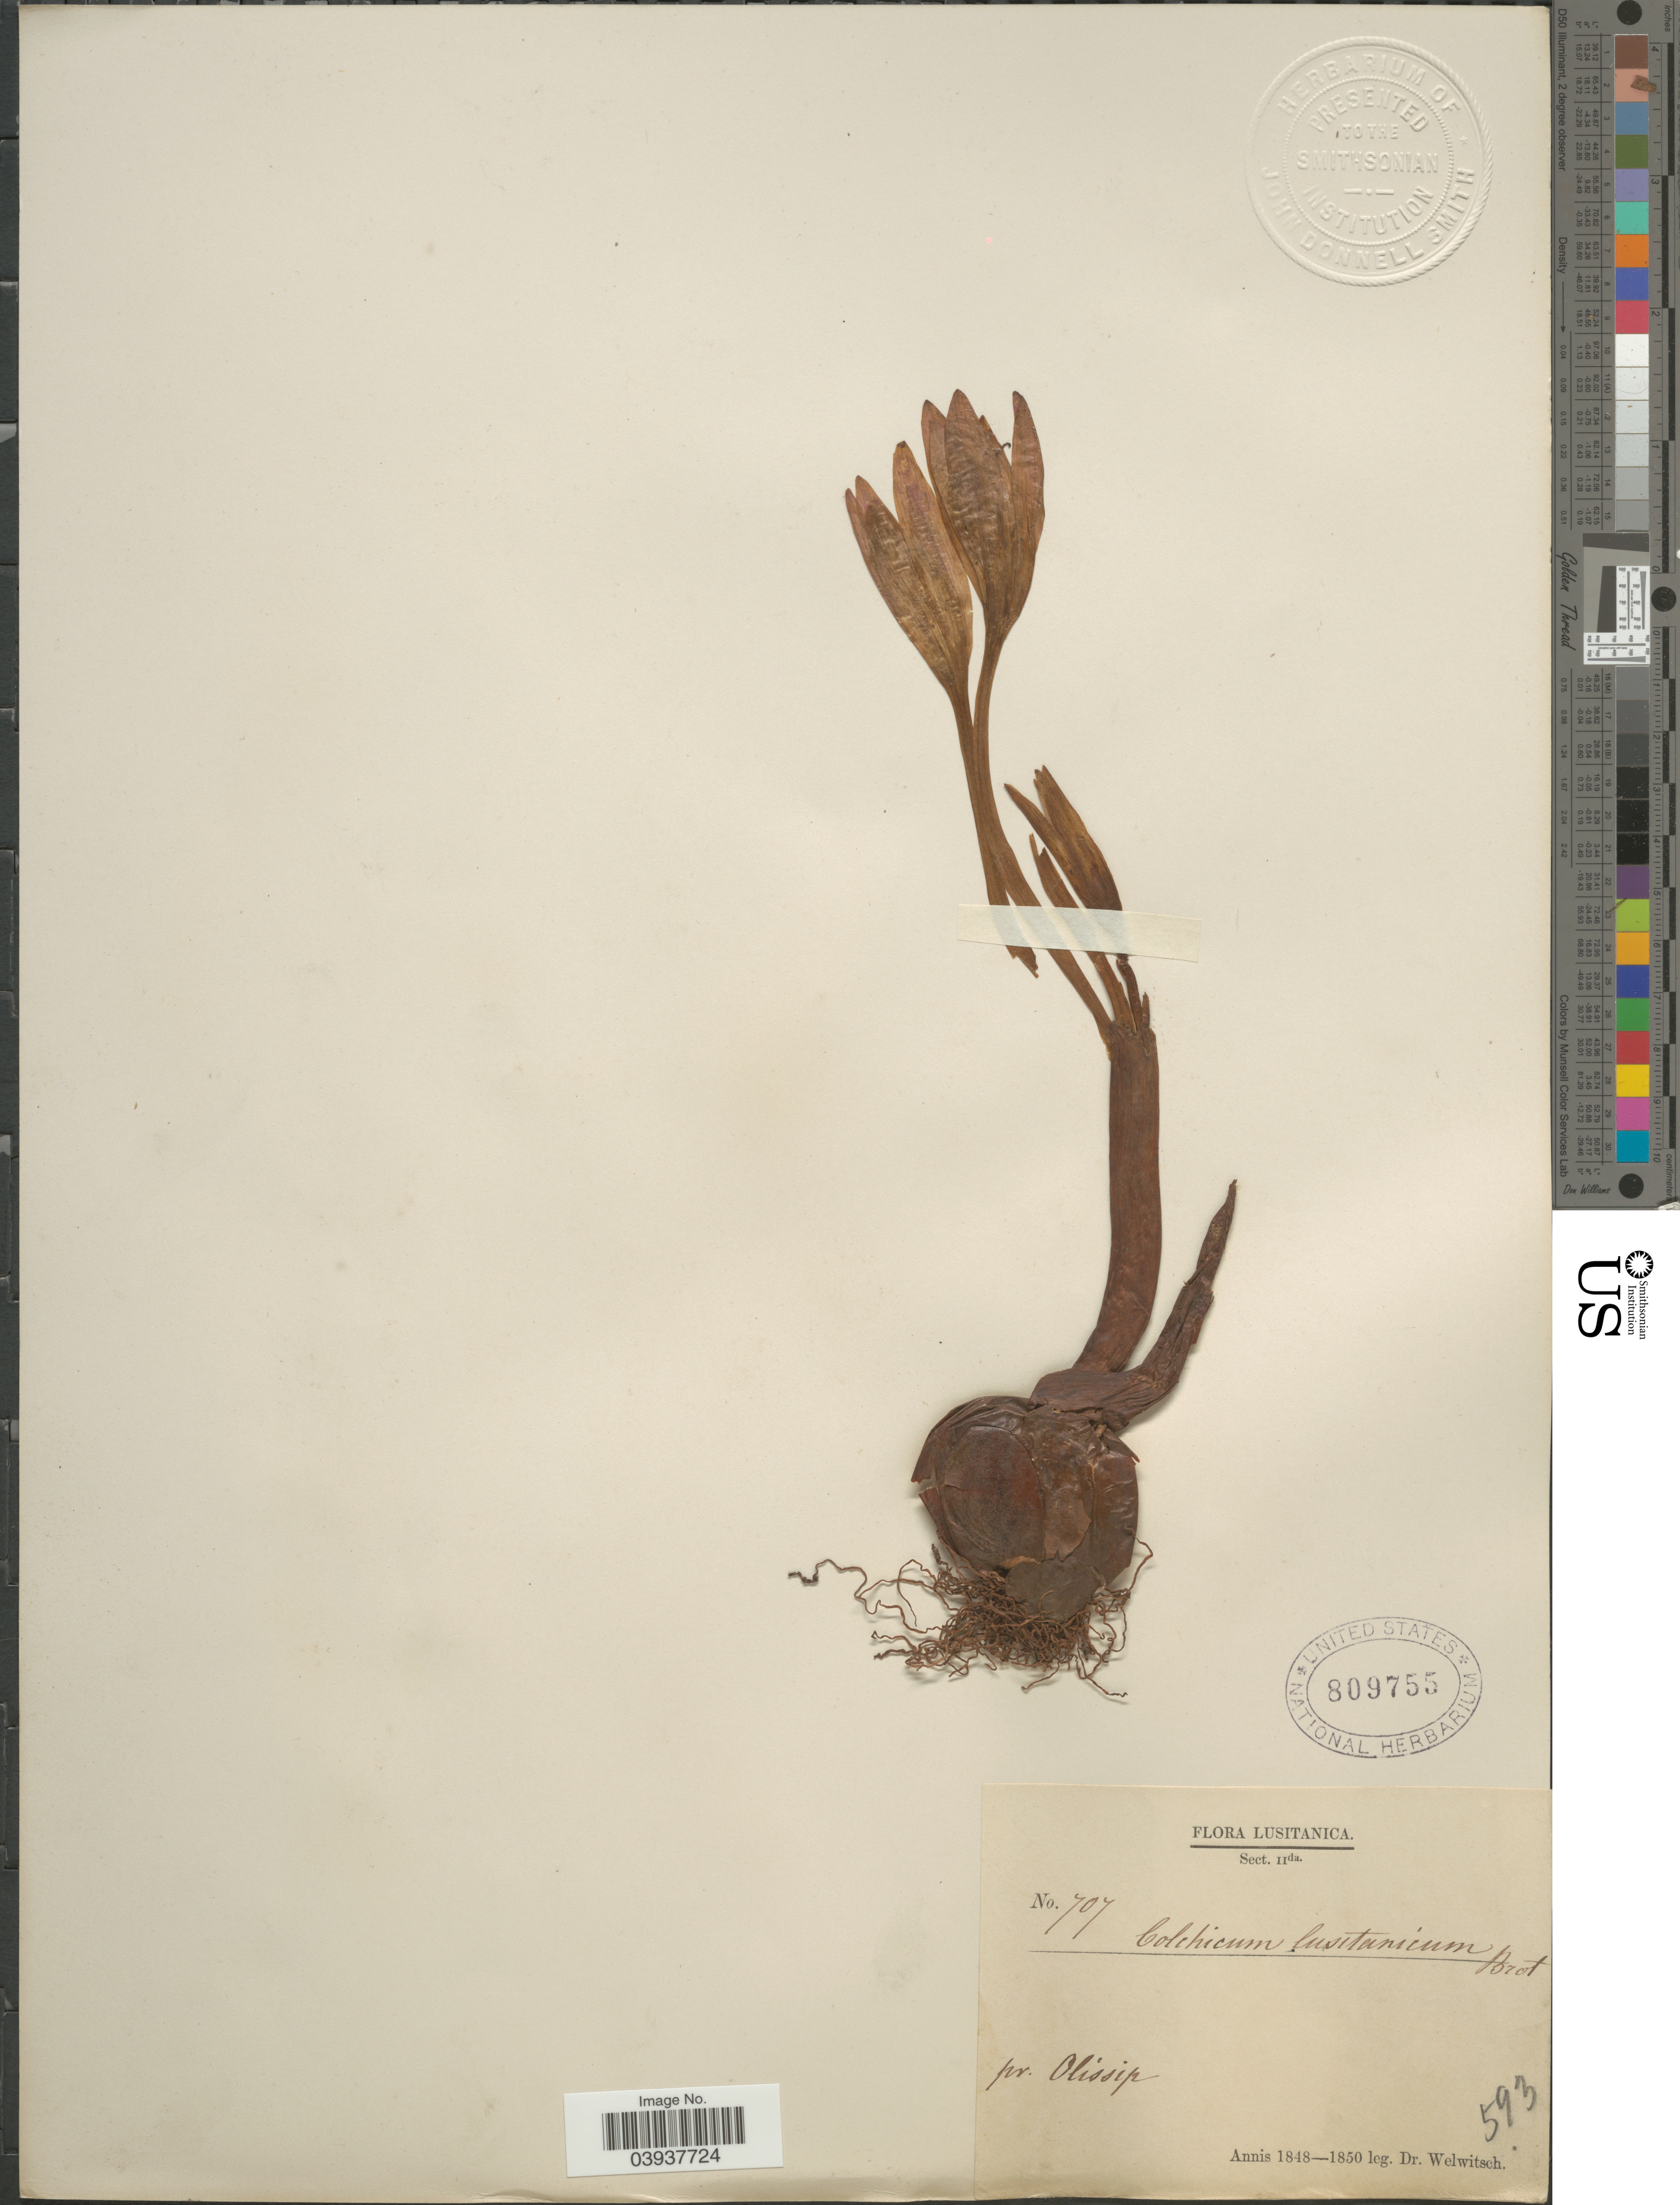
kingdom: Plantae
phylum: Tracheophyta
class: Liliopsida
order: Liliales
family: Colchicaceae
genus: Colchicum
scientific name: Colchicum lusitanum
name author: Brot.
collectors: -. Welwitsch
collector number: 707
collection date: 1848/1850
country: Portugal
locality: Lusitanica. Sec. II [interpreted] da. pr. Olissip.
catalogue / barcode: US 809755